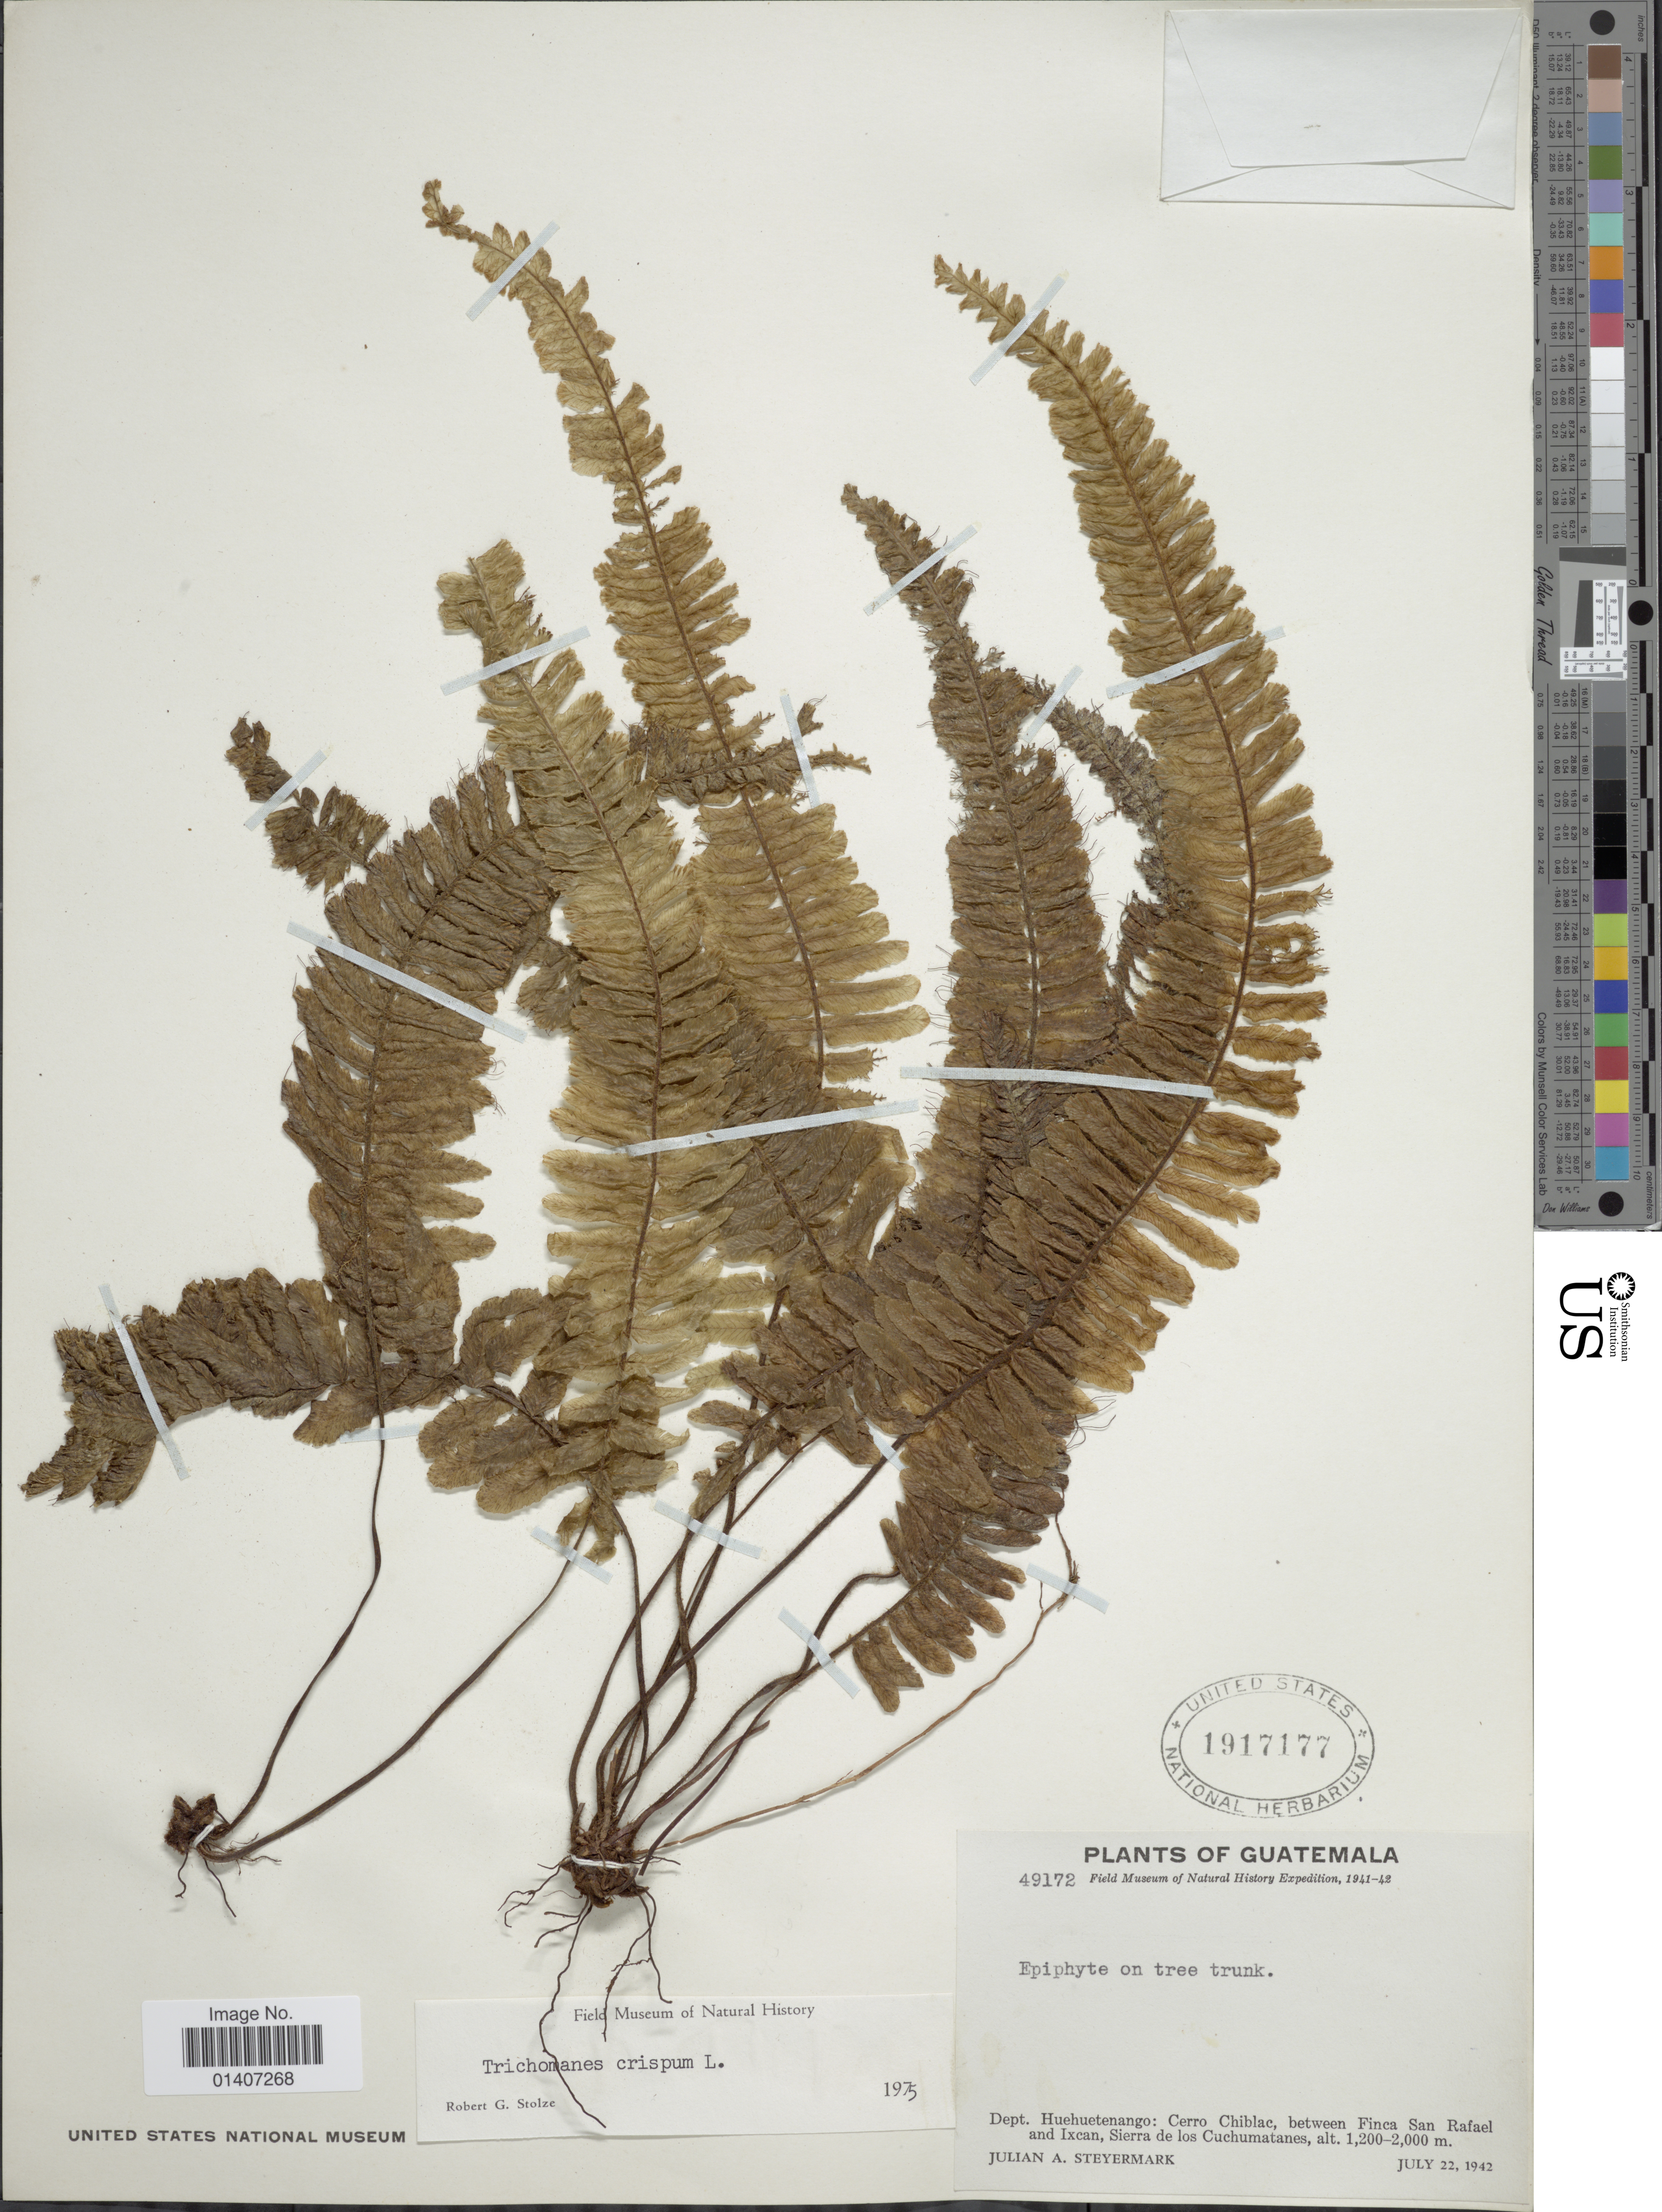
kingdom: Plantae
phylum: Tracheophyta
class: Polypodiopsida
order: Hymenophyllales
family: Hymenophyllaceae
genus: Trichomanes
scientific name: Trichomanes crispum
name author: L.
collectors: J. Steyermark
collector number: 49172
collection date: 1942-07-22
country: Guatemala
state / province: Huehuetenango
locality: Cerro Chiblac, between Fince San Rafael and Ixcan, Sierra de los Cichumatanes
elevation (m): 1200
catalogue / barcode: US 1917177